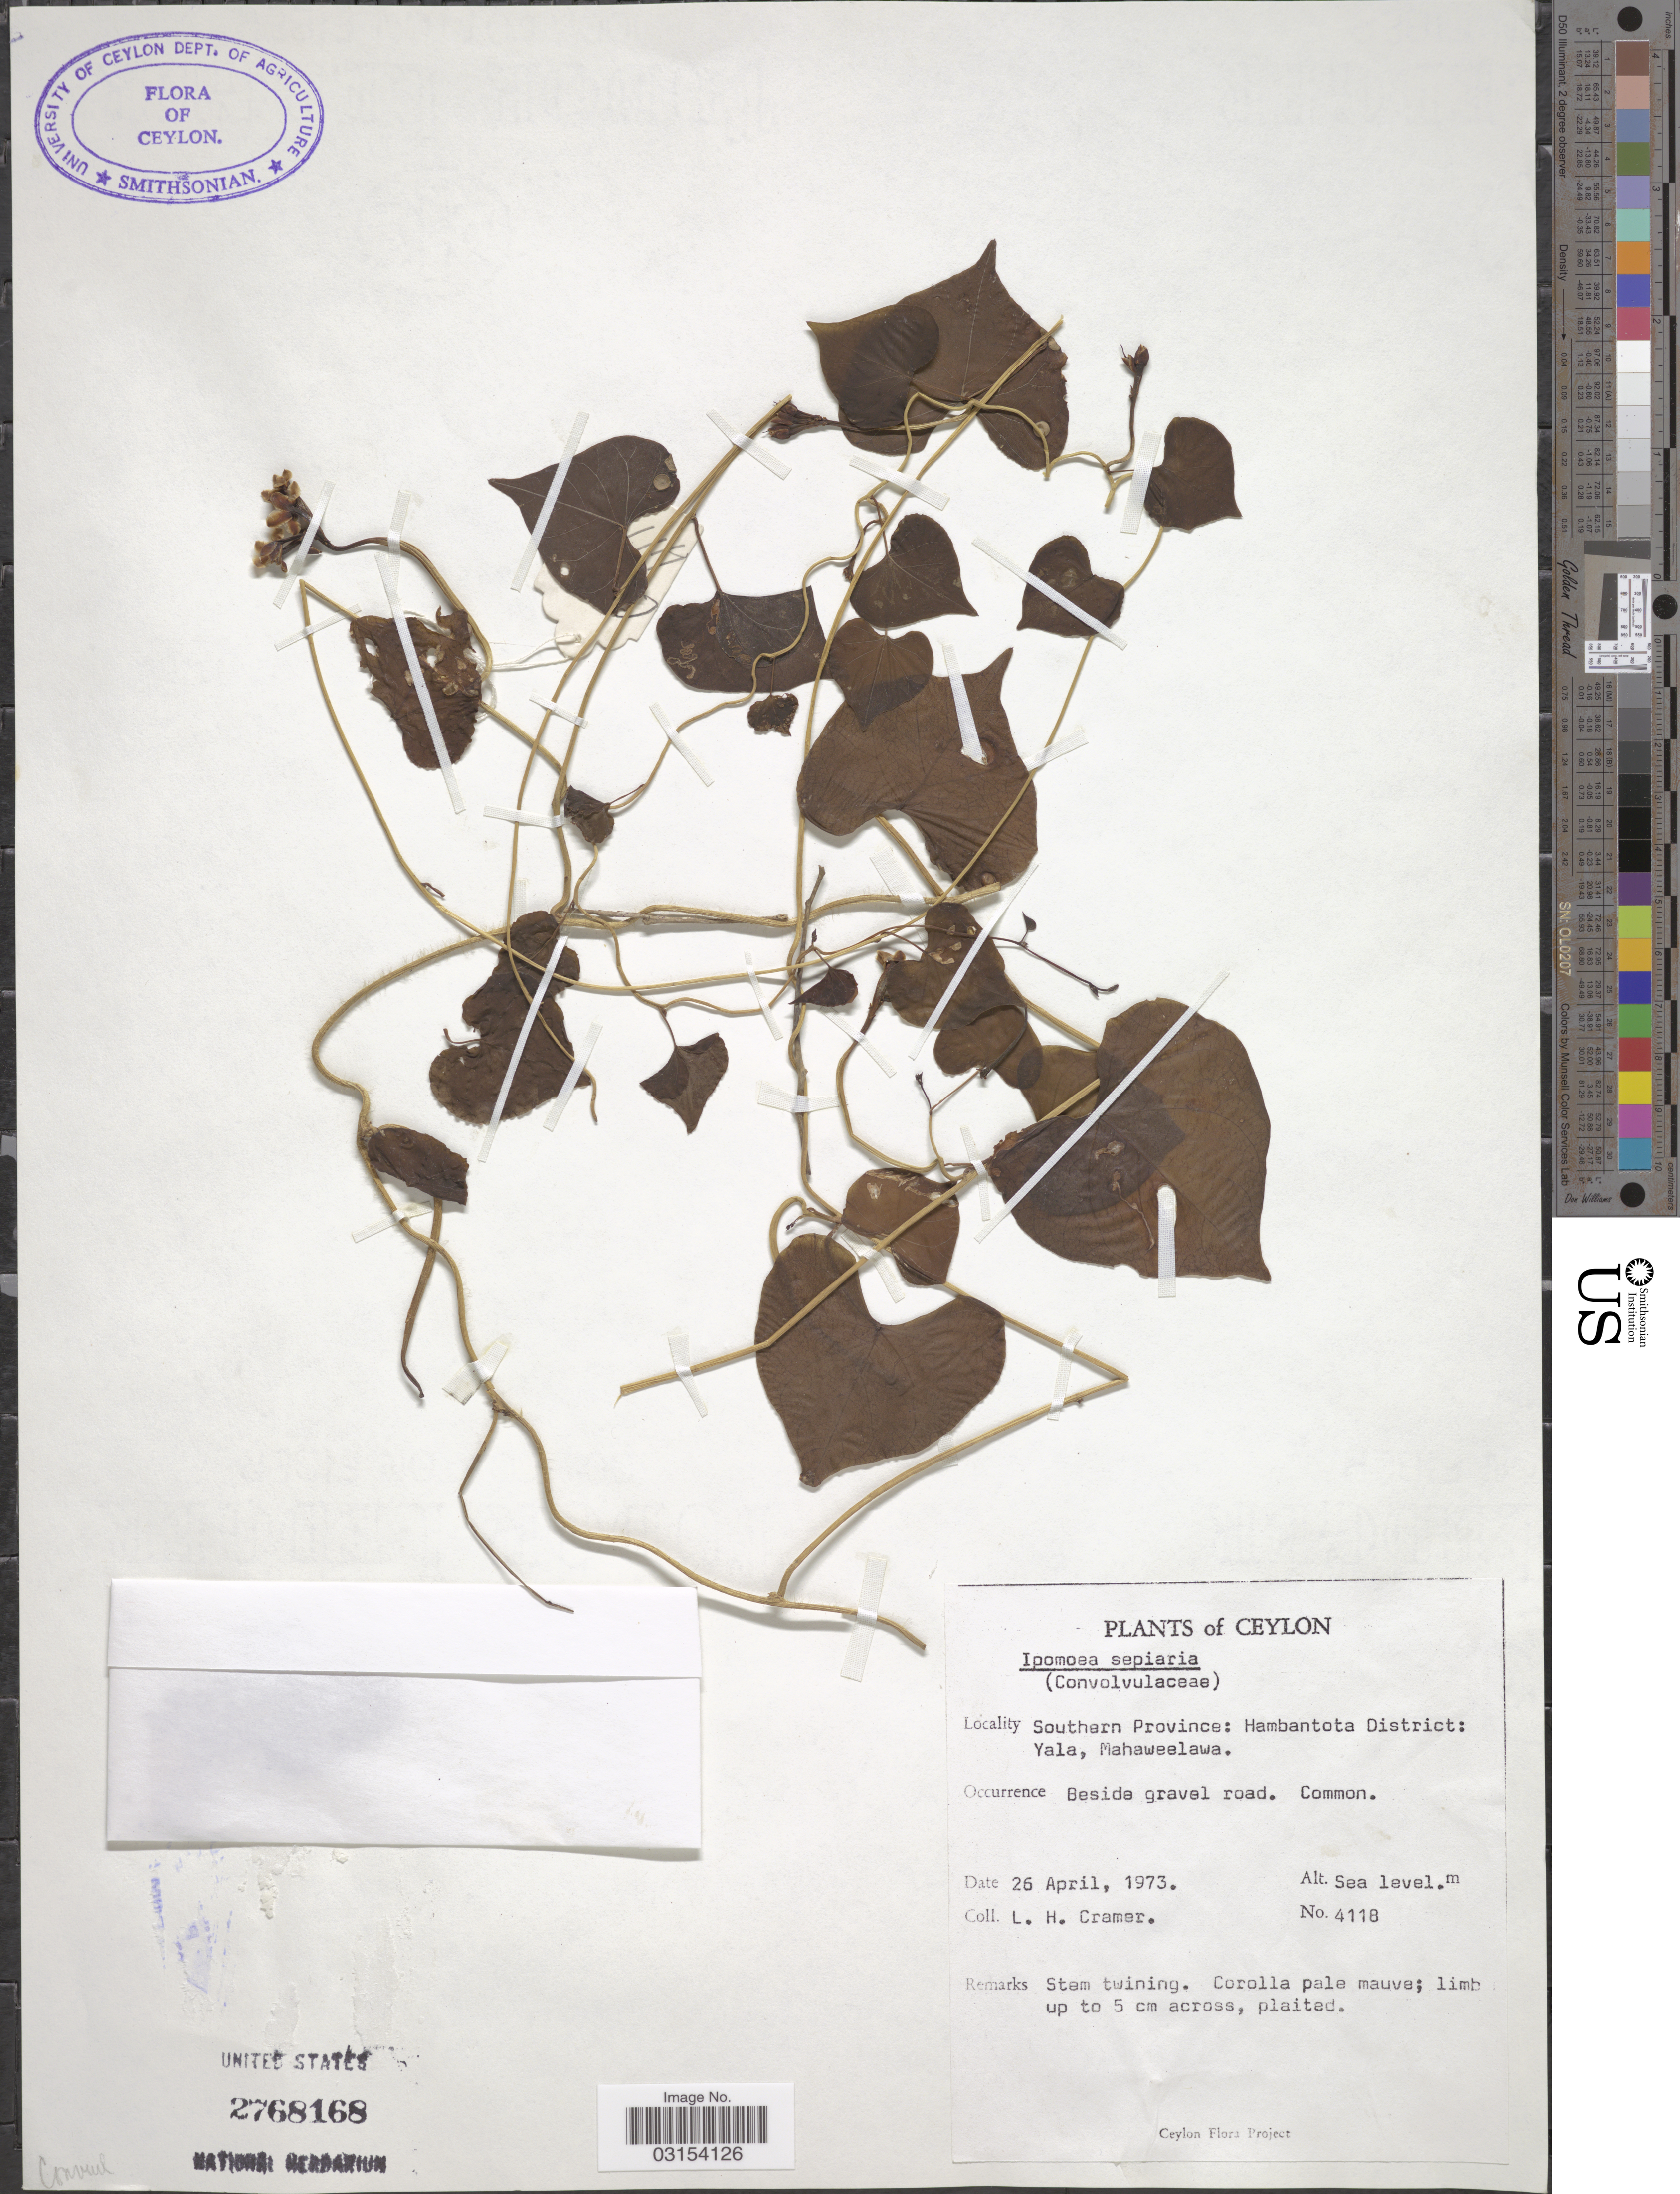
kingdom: Plantae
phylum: Tracheophyta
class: Magnoliopsida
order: Solanales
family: Convolvulaceae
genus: Ipomoea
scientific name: Ipomoea sepiaria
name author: Koenig ex Roxb.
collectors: L. H. Cramer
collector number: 4118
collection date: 1973-04-26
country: Sri Lanka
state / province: Southern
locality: Ceylon, Southern Province: Hambamtota District: Yala, Mahaweelawa.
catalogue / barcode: US 2768168